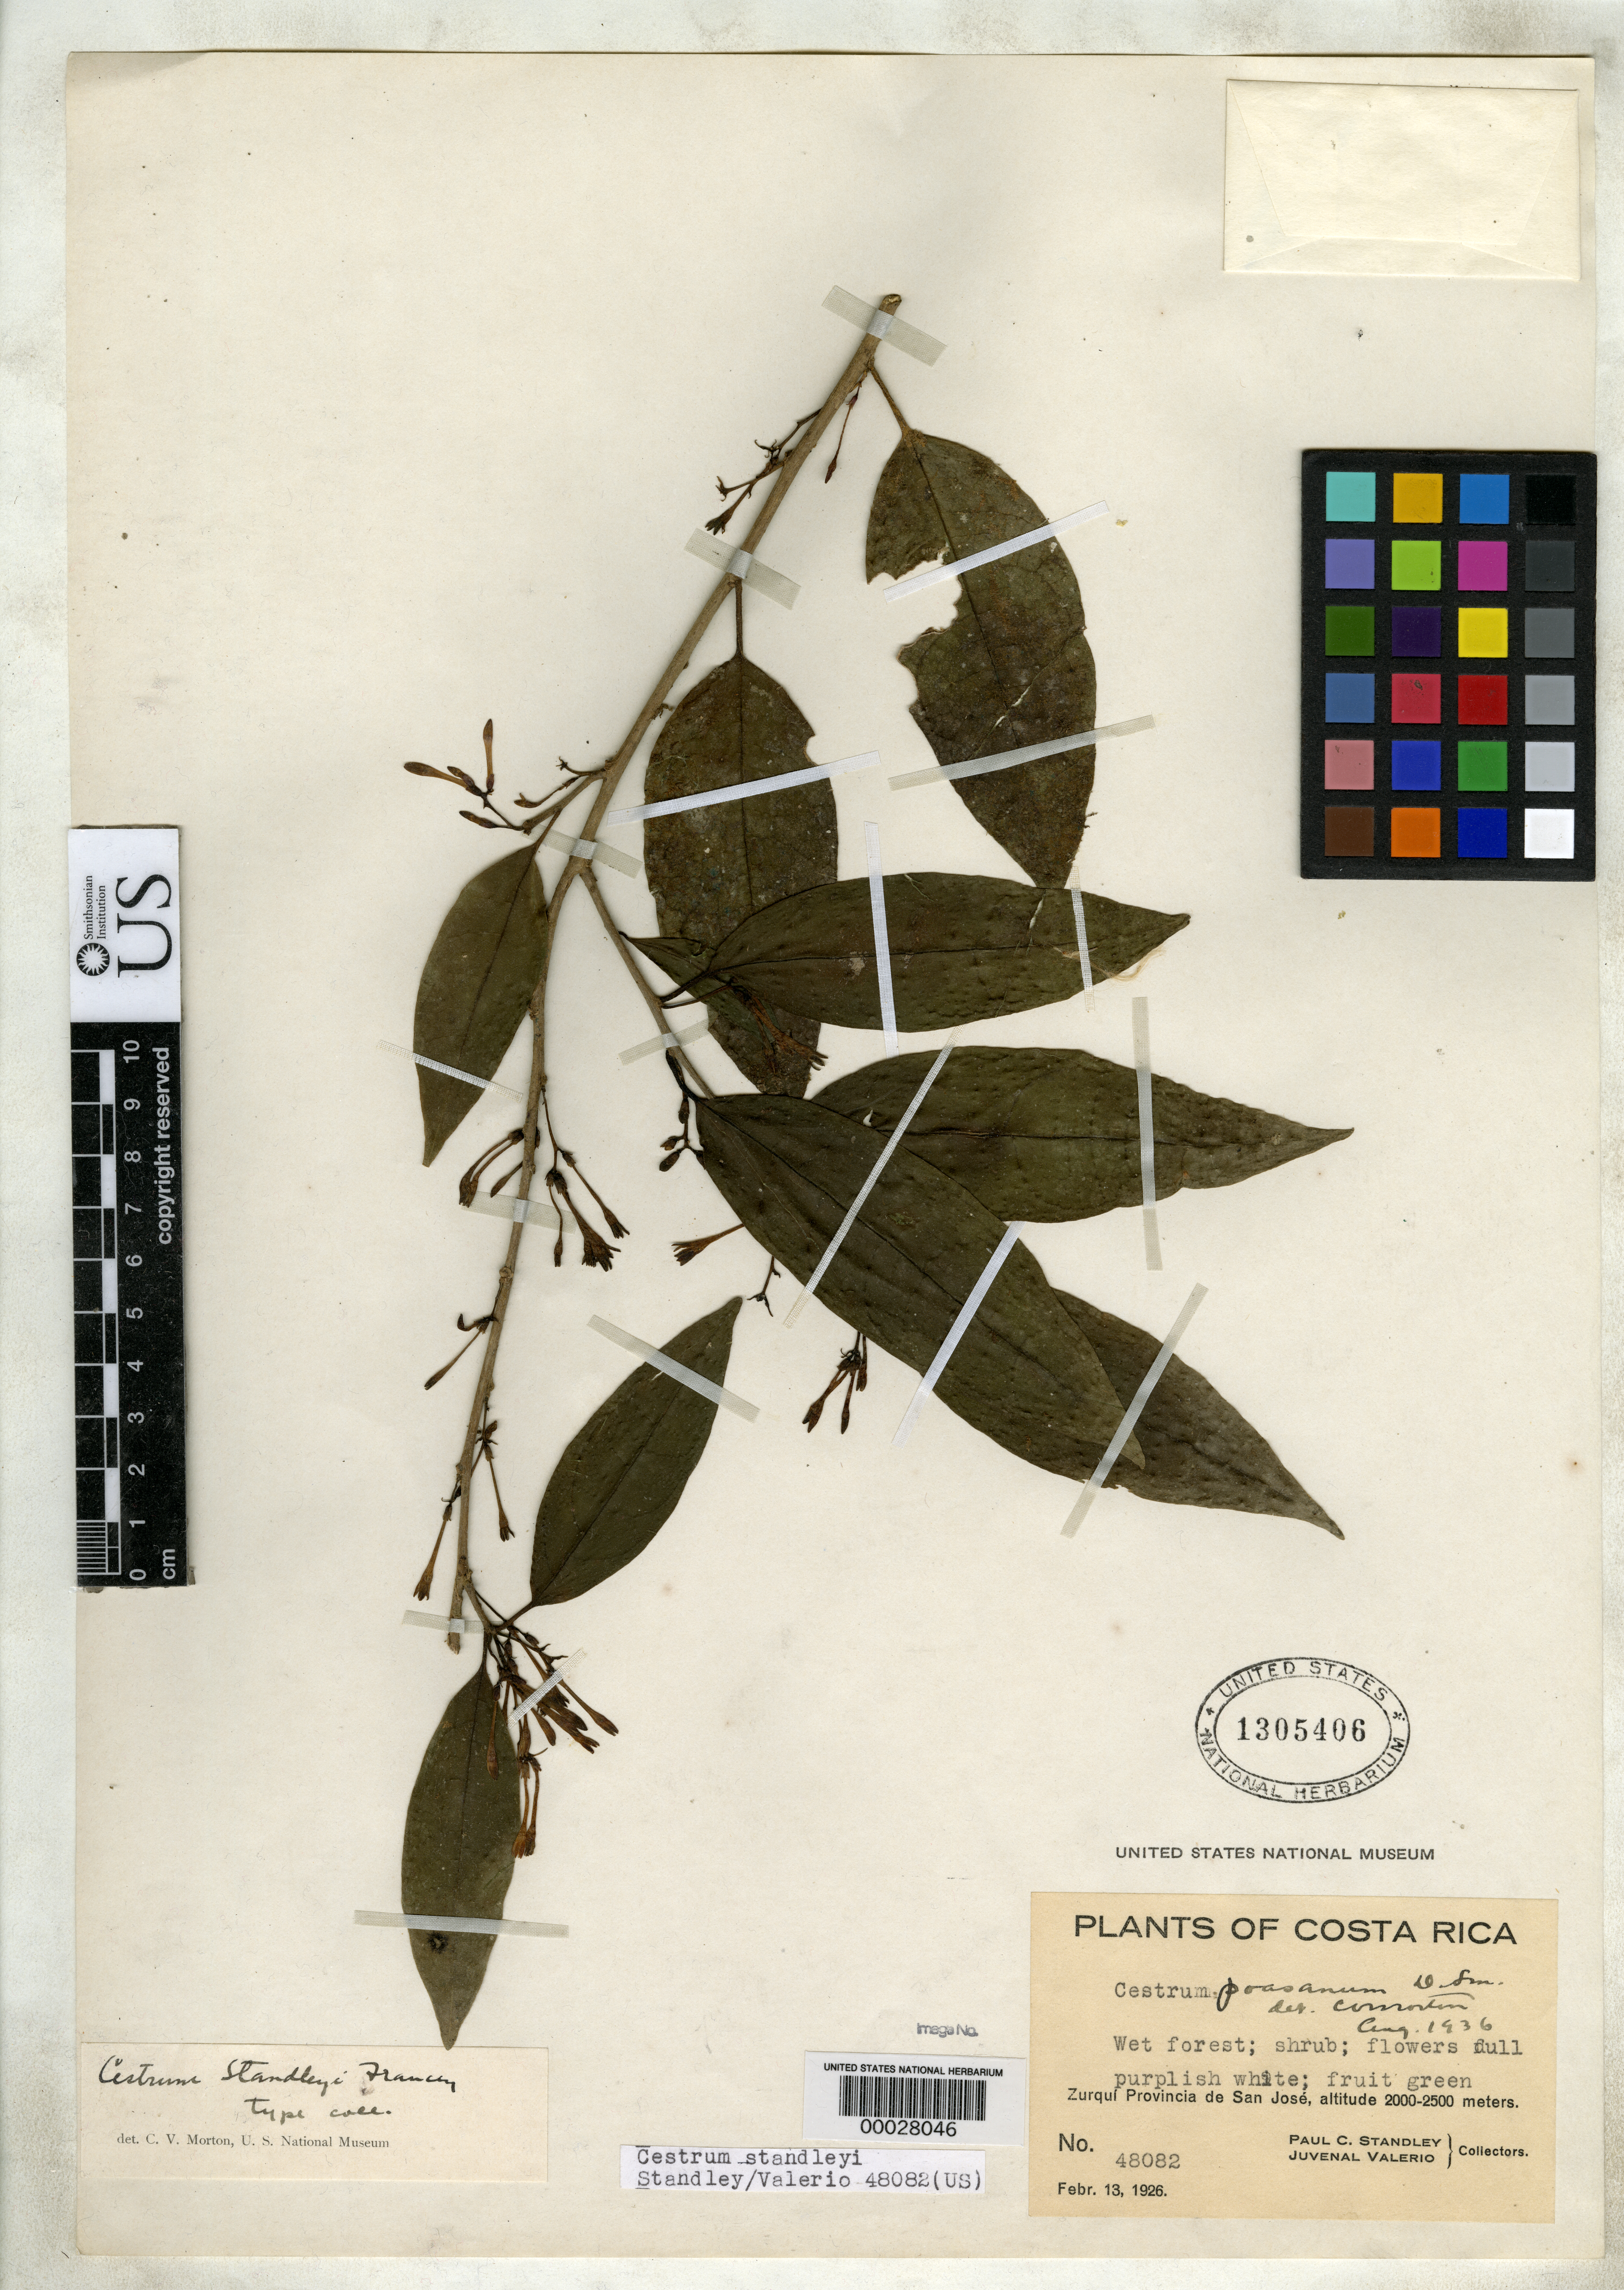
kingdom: Plantae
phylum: Tracheophyta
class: Magnoliopsida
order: Solanales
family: Solanaceae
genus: Cestrum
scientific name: Cestrum standleyi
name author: Francey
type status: Isotype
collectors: P. C. Standley & J. Valerio R.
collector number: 48082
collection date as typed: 13 Feb 1926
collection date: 1926-02-13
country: Costa Rica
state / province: San José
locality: Zurqui.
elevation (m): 2000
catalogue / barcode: US 1305406